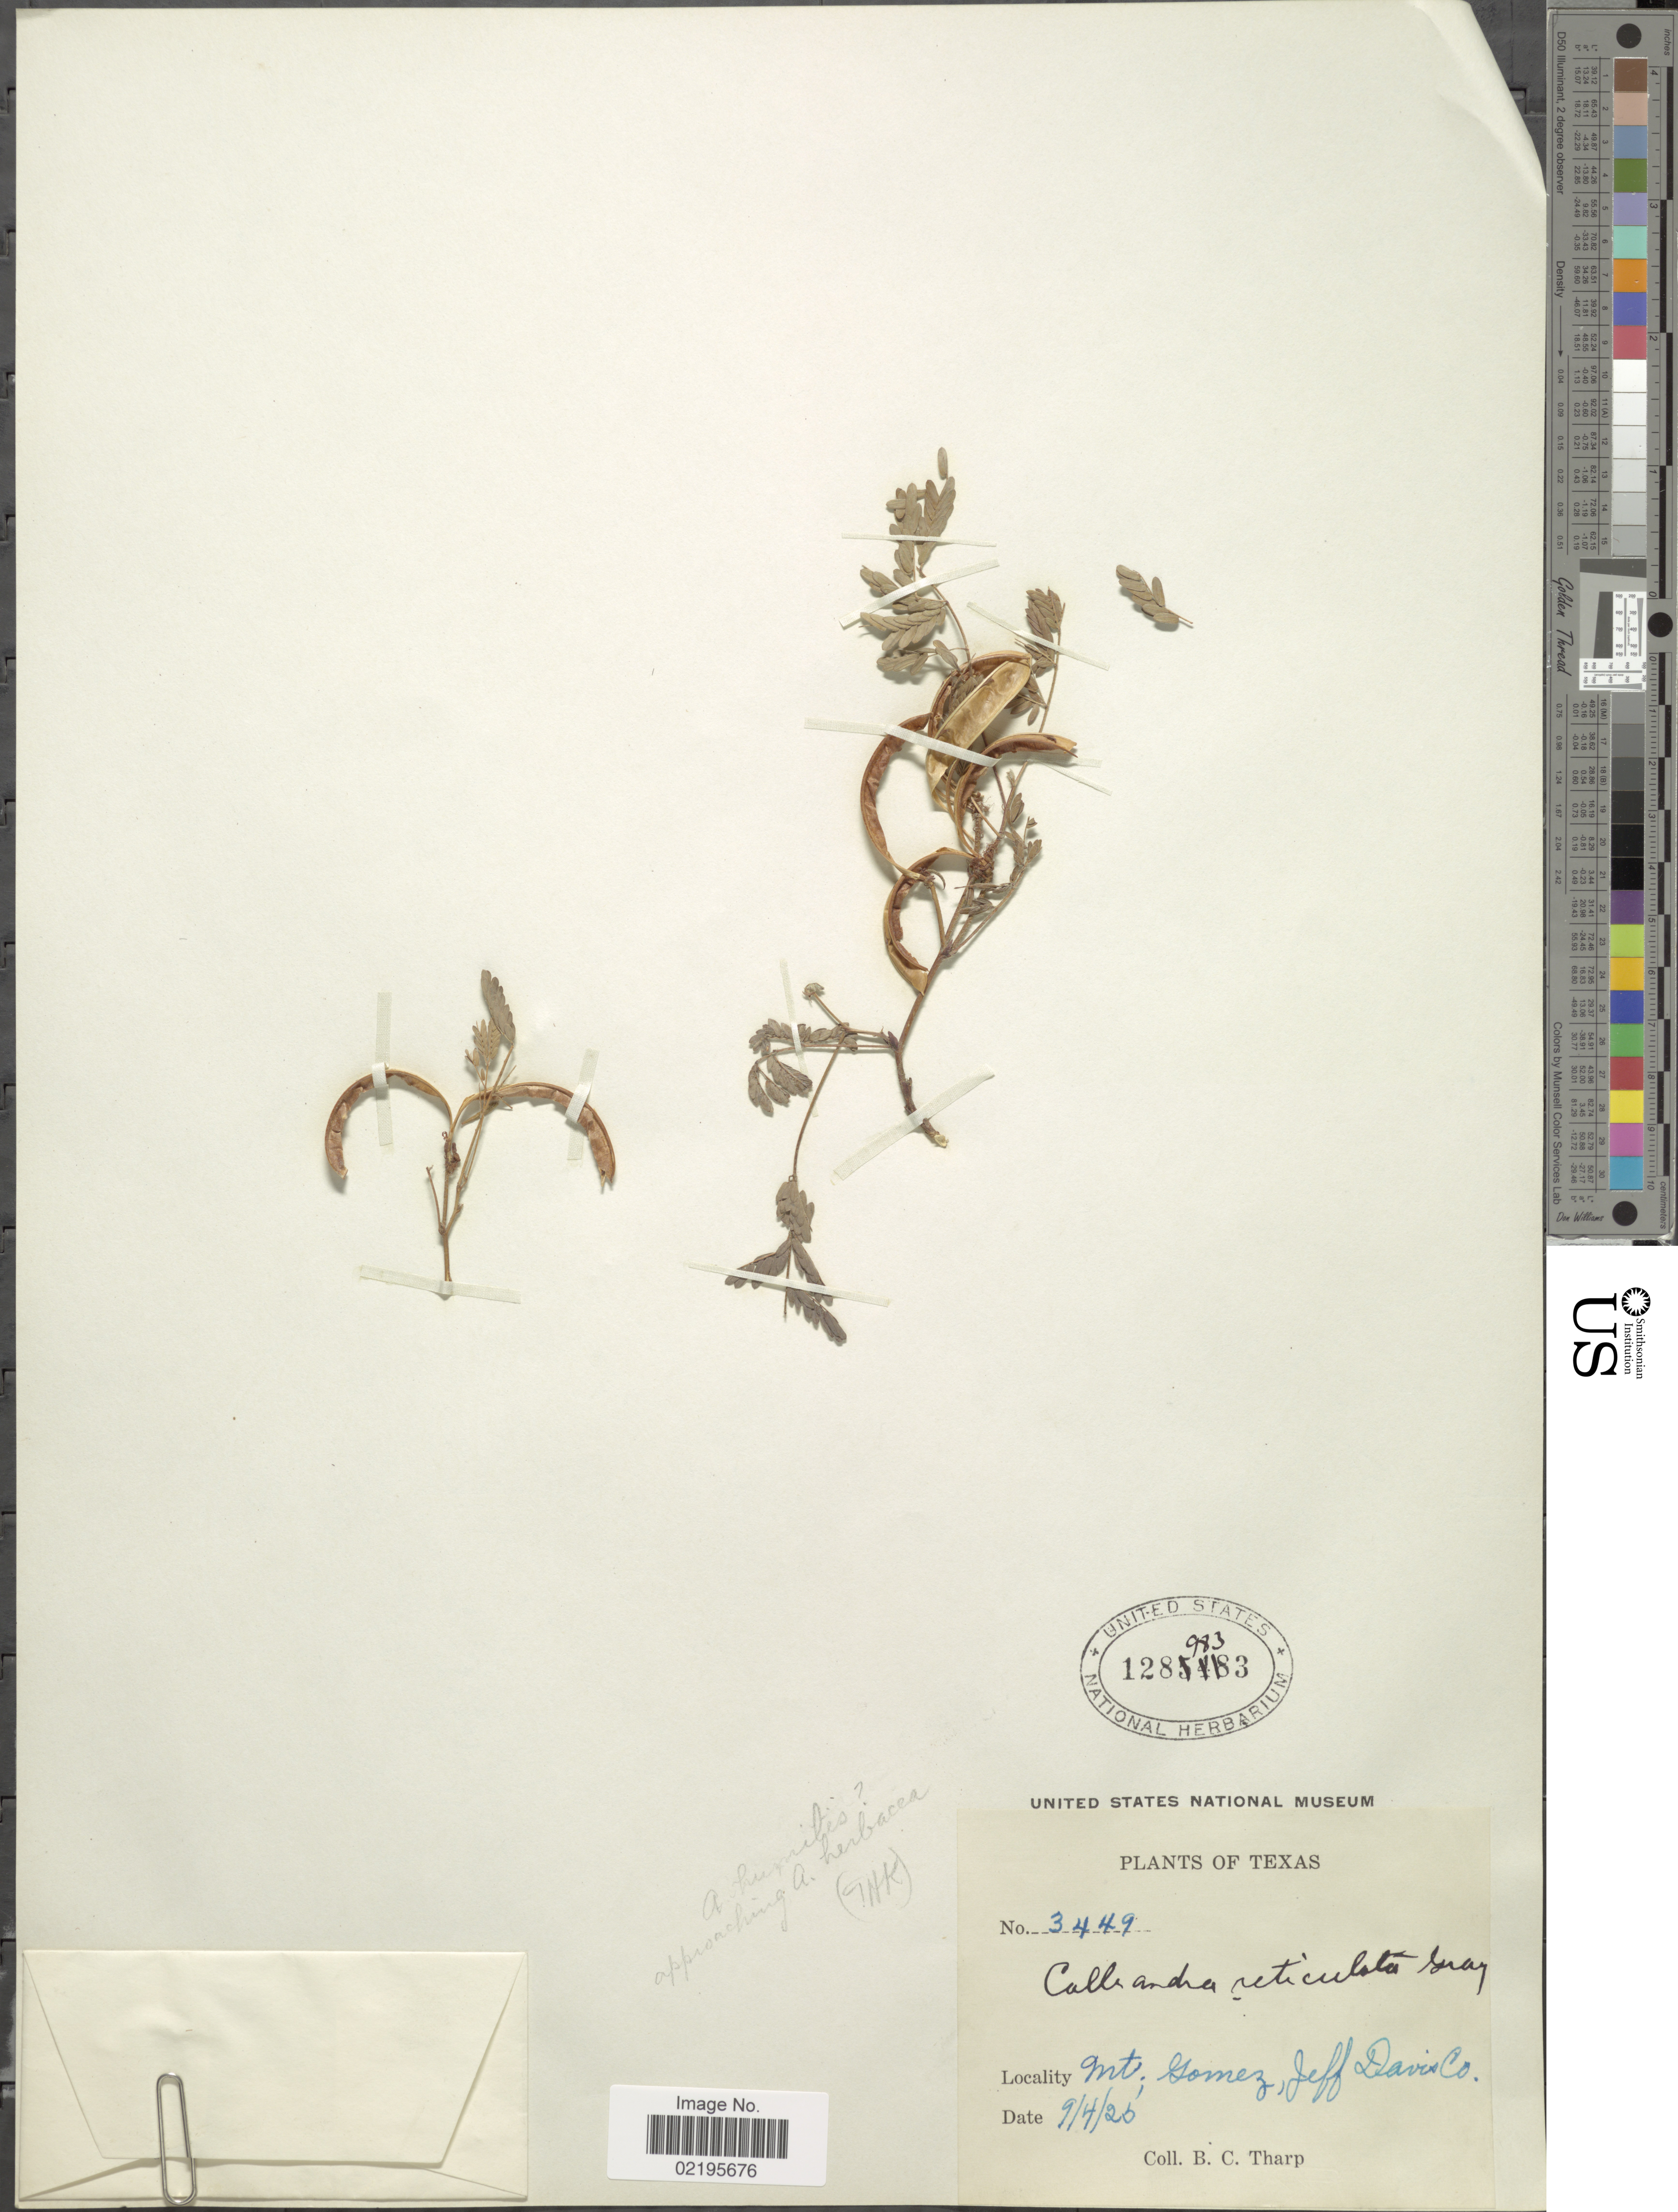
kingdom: Plantae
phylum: Tracheophyta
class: Magnoliopsida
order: Fabales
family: Fabaceae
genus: Calliandra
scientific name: Calliandra reticulata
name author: A. Gray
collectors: B. C. Tharp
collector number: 3449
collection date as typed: Transcribed d/m/y: 4/9/25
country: United States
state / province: Texas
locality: Mt. Gomez, Jeff Davis Co.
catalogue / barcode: US 1289833